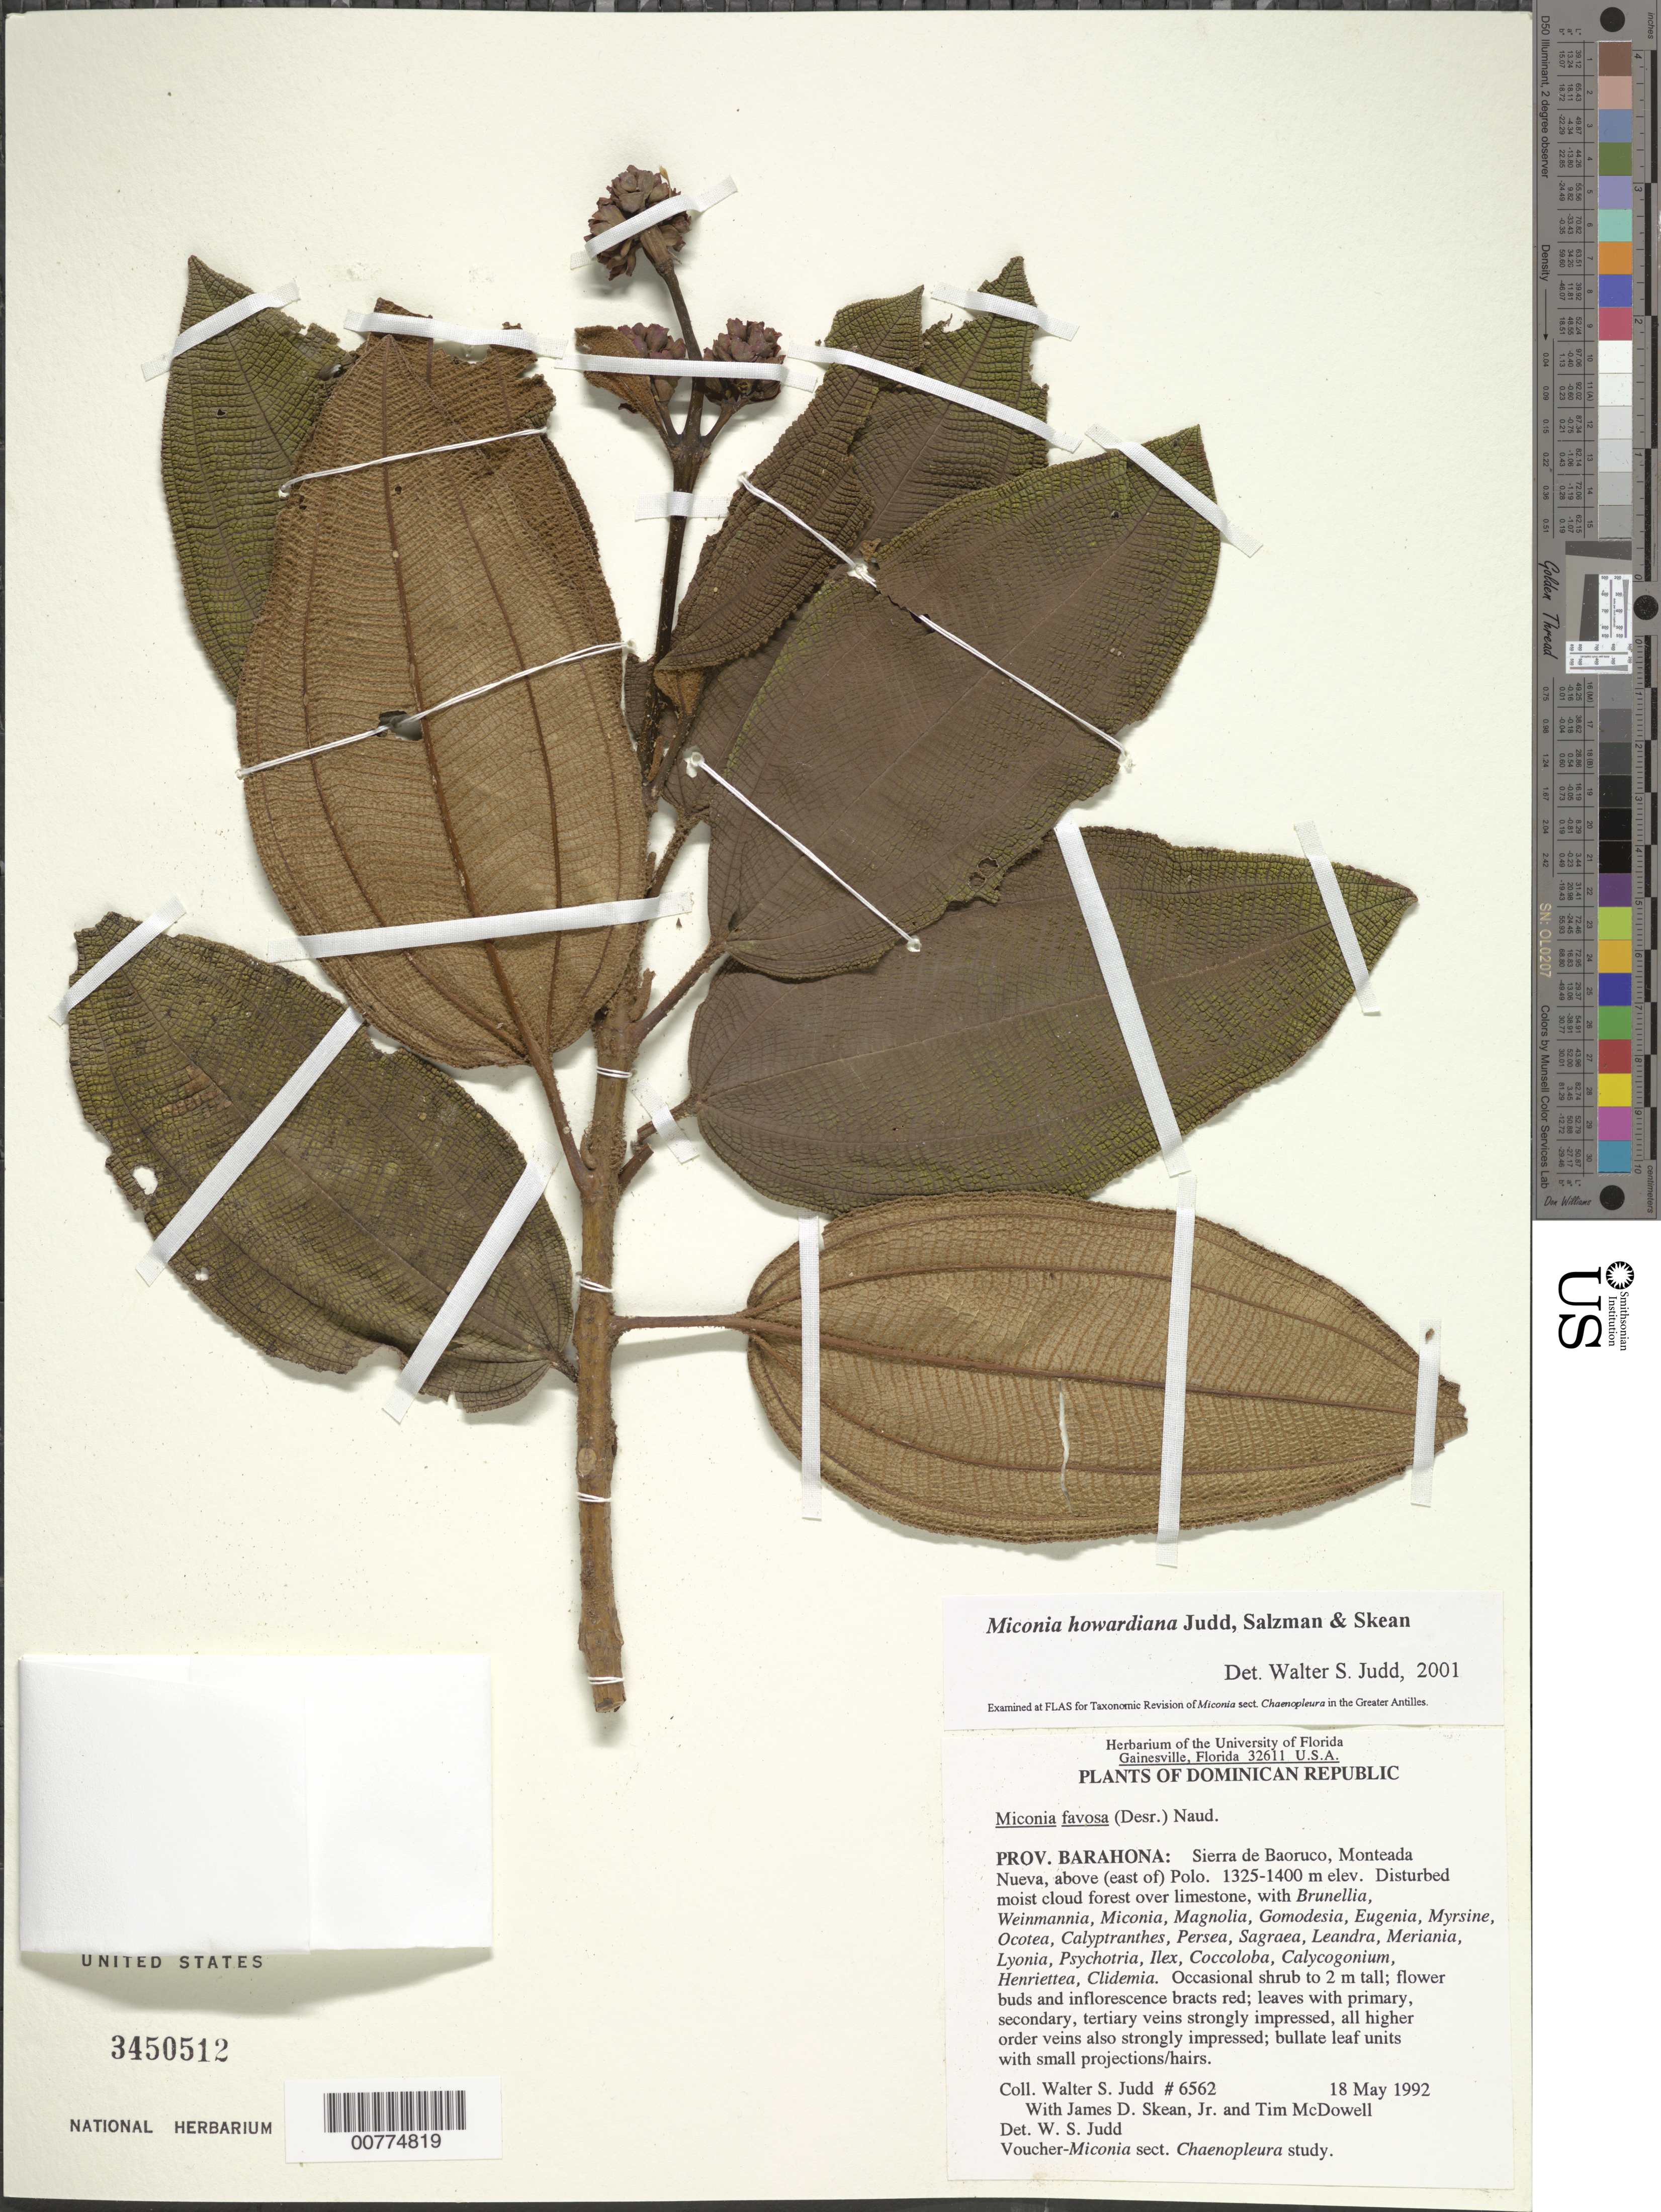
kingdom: Plantae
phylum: Tracheophyta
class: Magnoliopsida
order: Myrtales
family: Melastomataceae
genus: Miconia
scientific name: Miconia howardiana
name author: Judd & et al.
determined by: Judd, Walter S.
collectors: W. S. Judd, J. D. Skean & T. McDowell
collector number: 6562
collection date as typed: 18 May 1992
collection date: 1992-05-18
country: Dominican Republic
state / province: Barahona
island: Hispaniola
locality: Sierra de Baoruco, Monteada Nueva, above (east of) Polo.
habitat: Disturbed moist cloud forest over limestone, with Brunellia, Weinmannia, Miconia, Magnolia, Gomodesia, Eugenia, Myrsine, etc.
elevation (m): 1325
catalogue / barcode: US 3450512